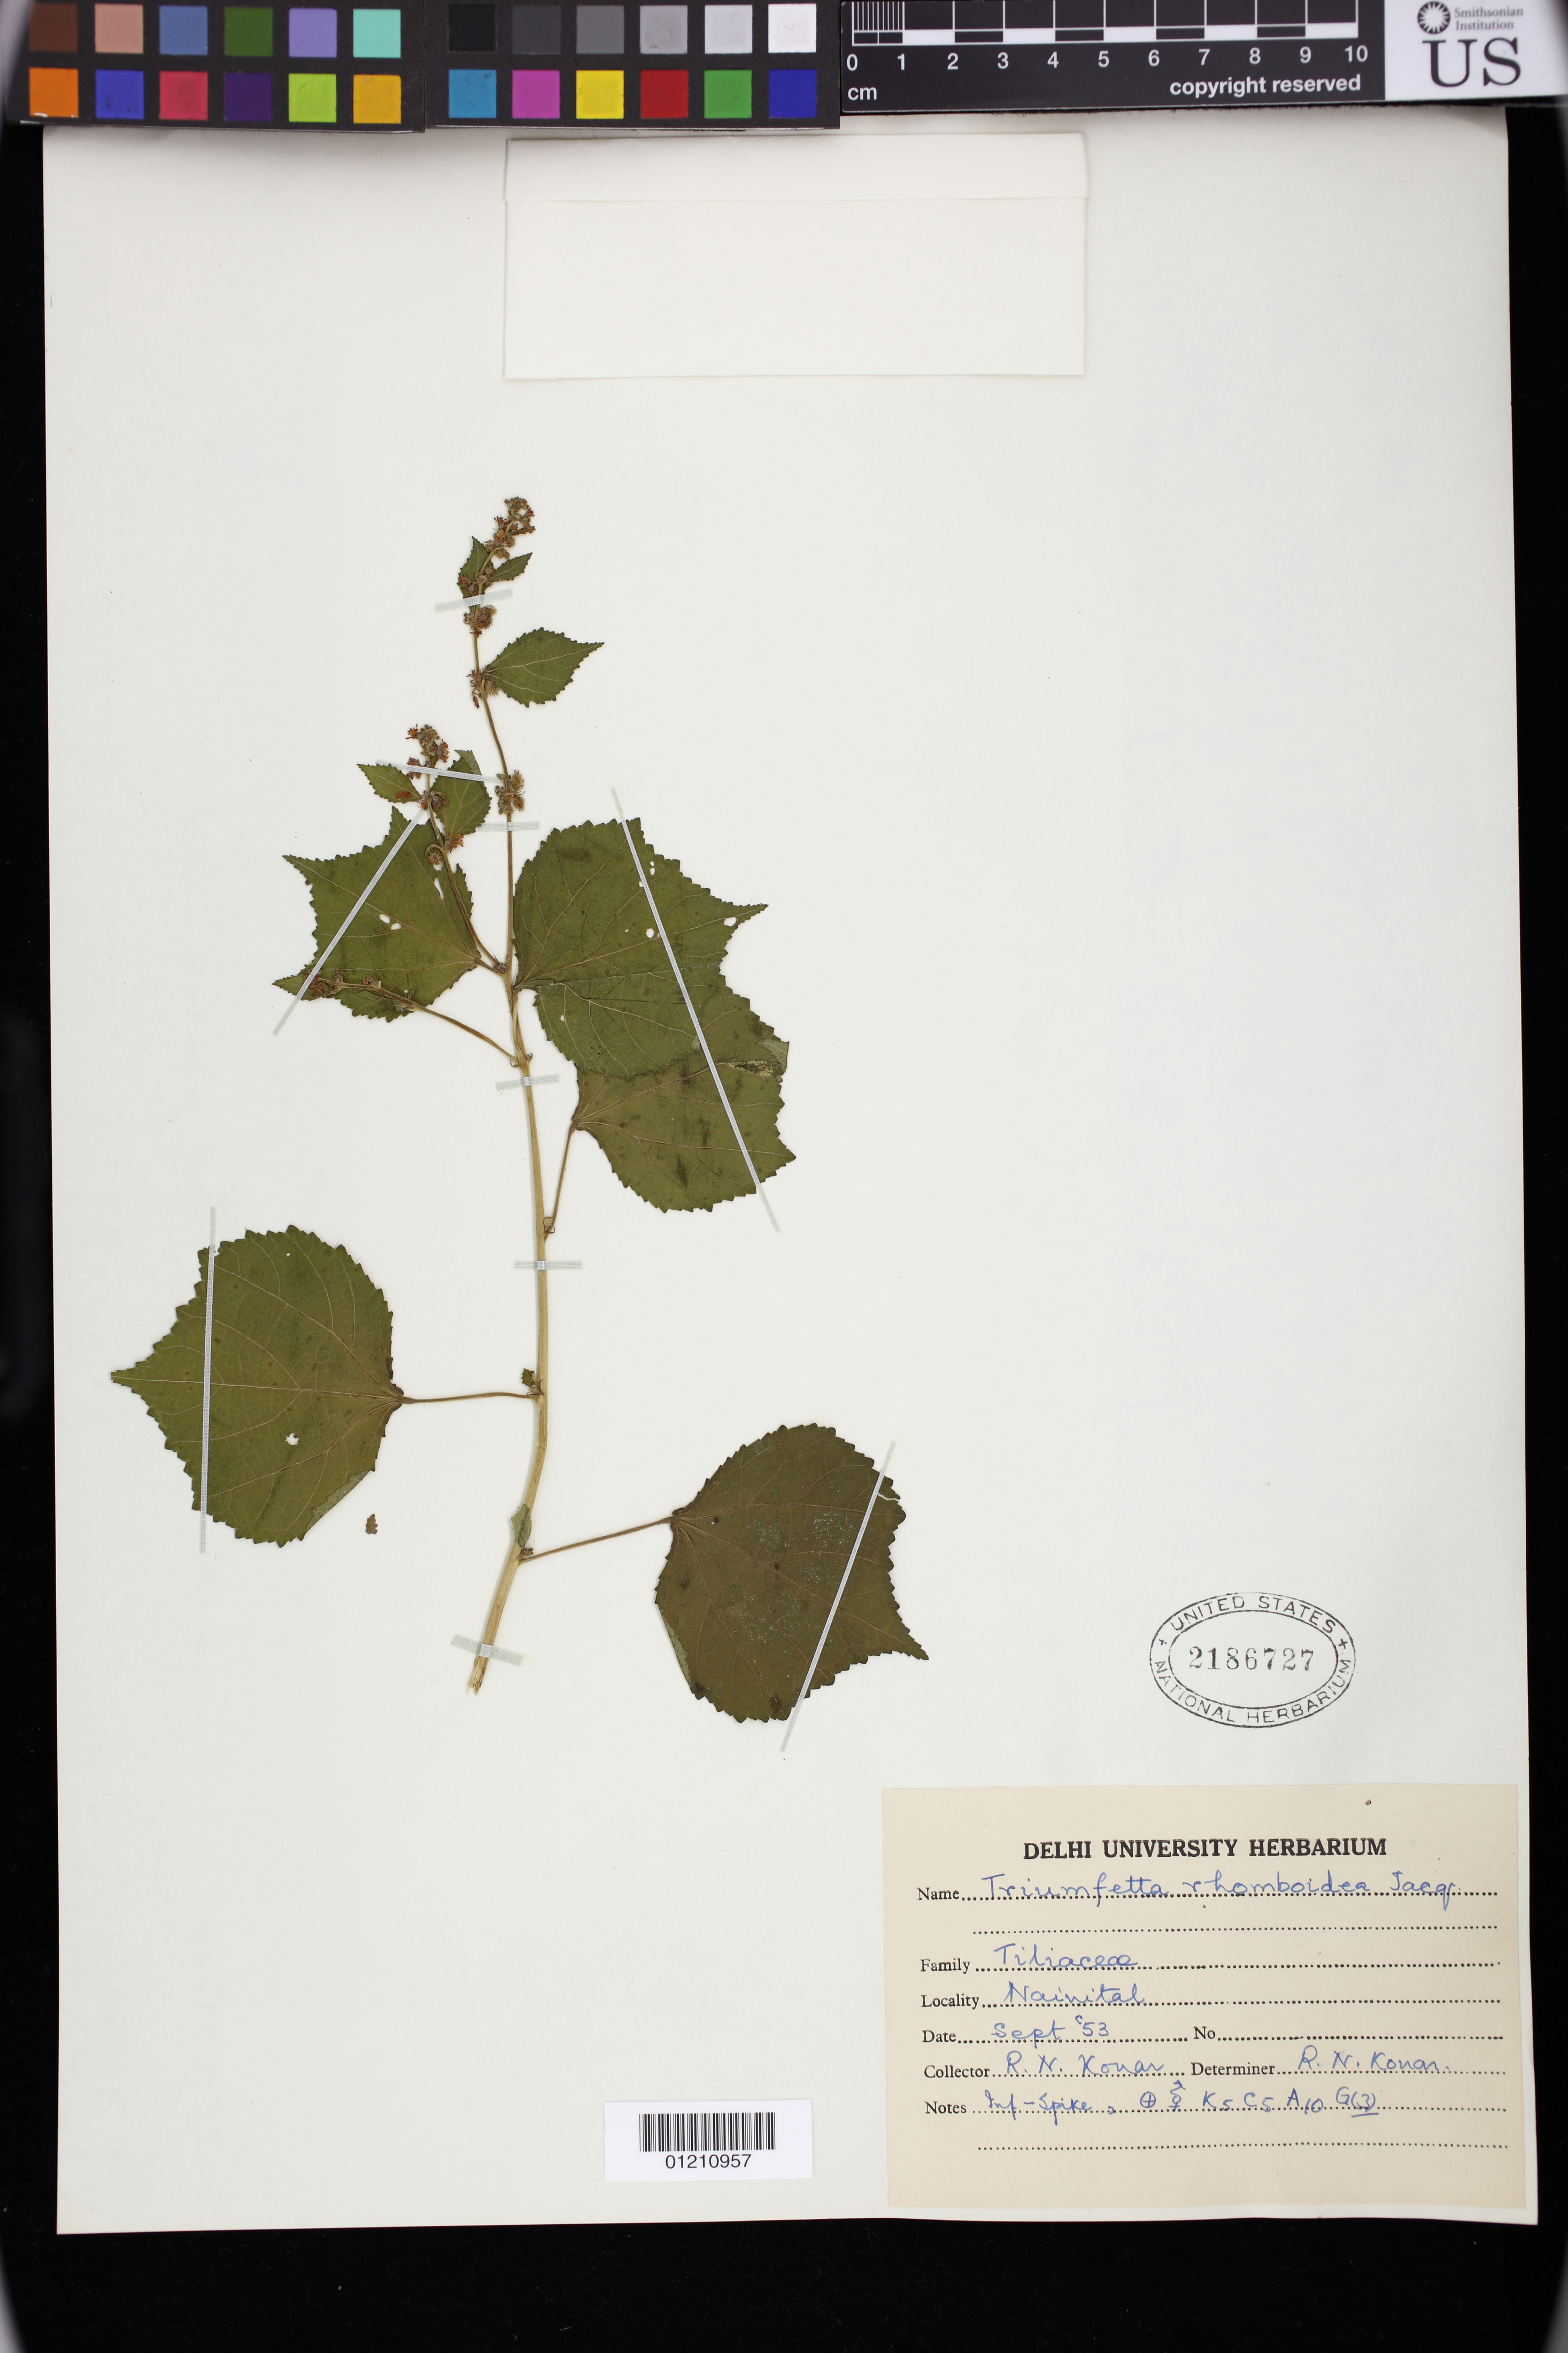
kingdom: Plantae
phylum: Tracheophyta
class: Magnoliopsida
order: Malvales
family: Malvaceae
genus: Triumfetta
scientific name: Triumfetta rhomboidea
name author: Jacq.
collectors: R. Konar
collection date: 1953-09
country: India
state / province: Uttarakhand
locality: Nainital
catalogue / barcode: US 2186727